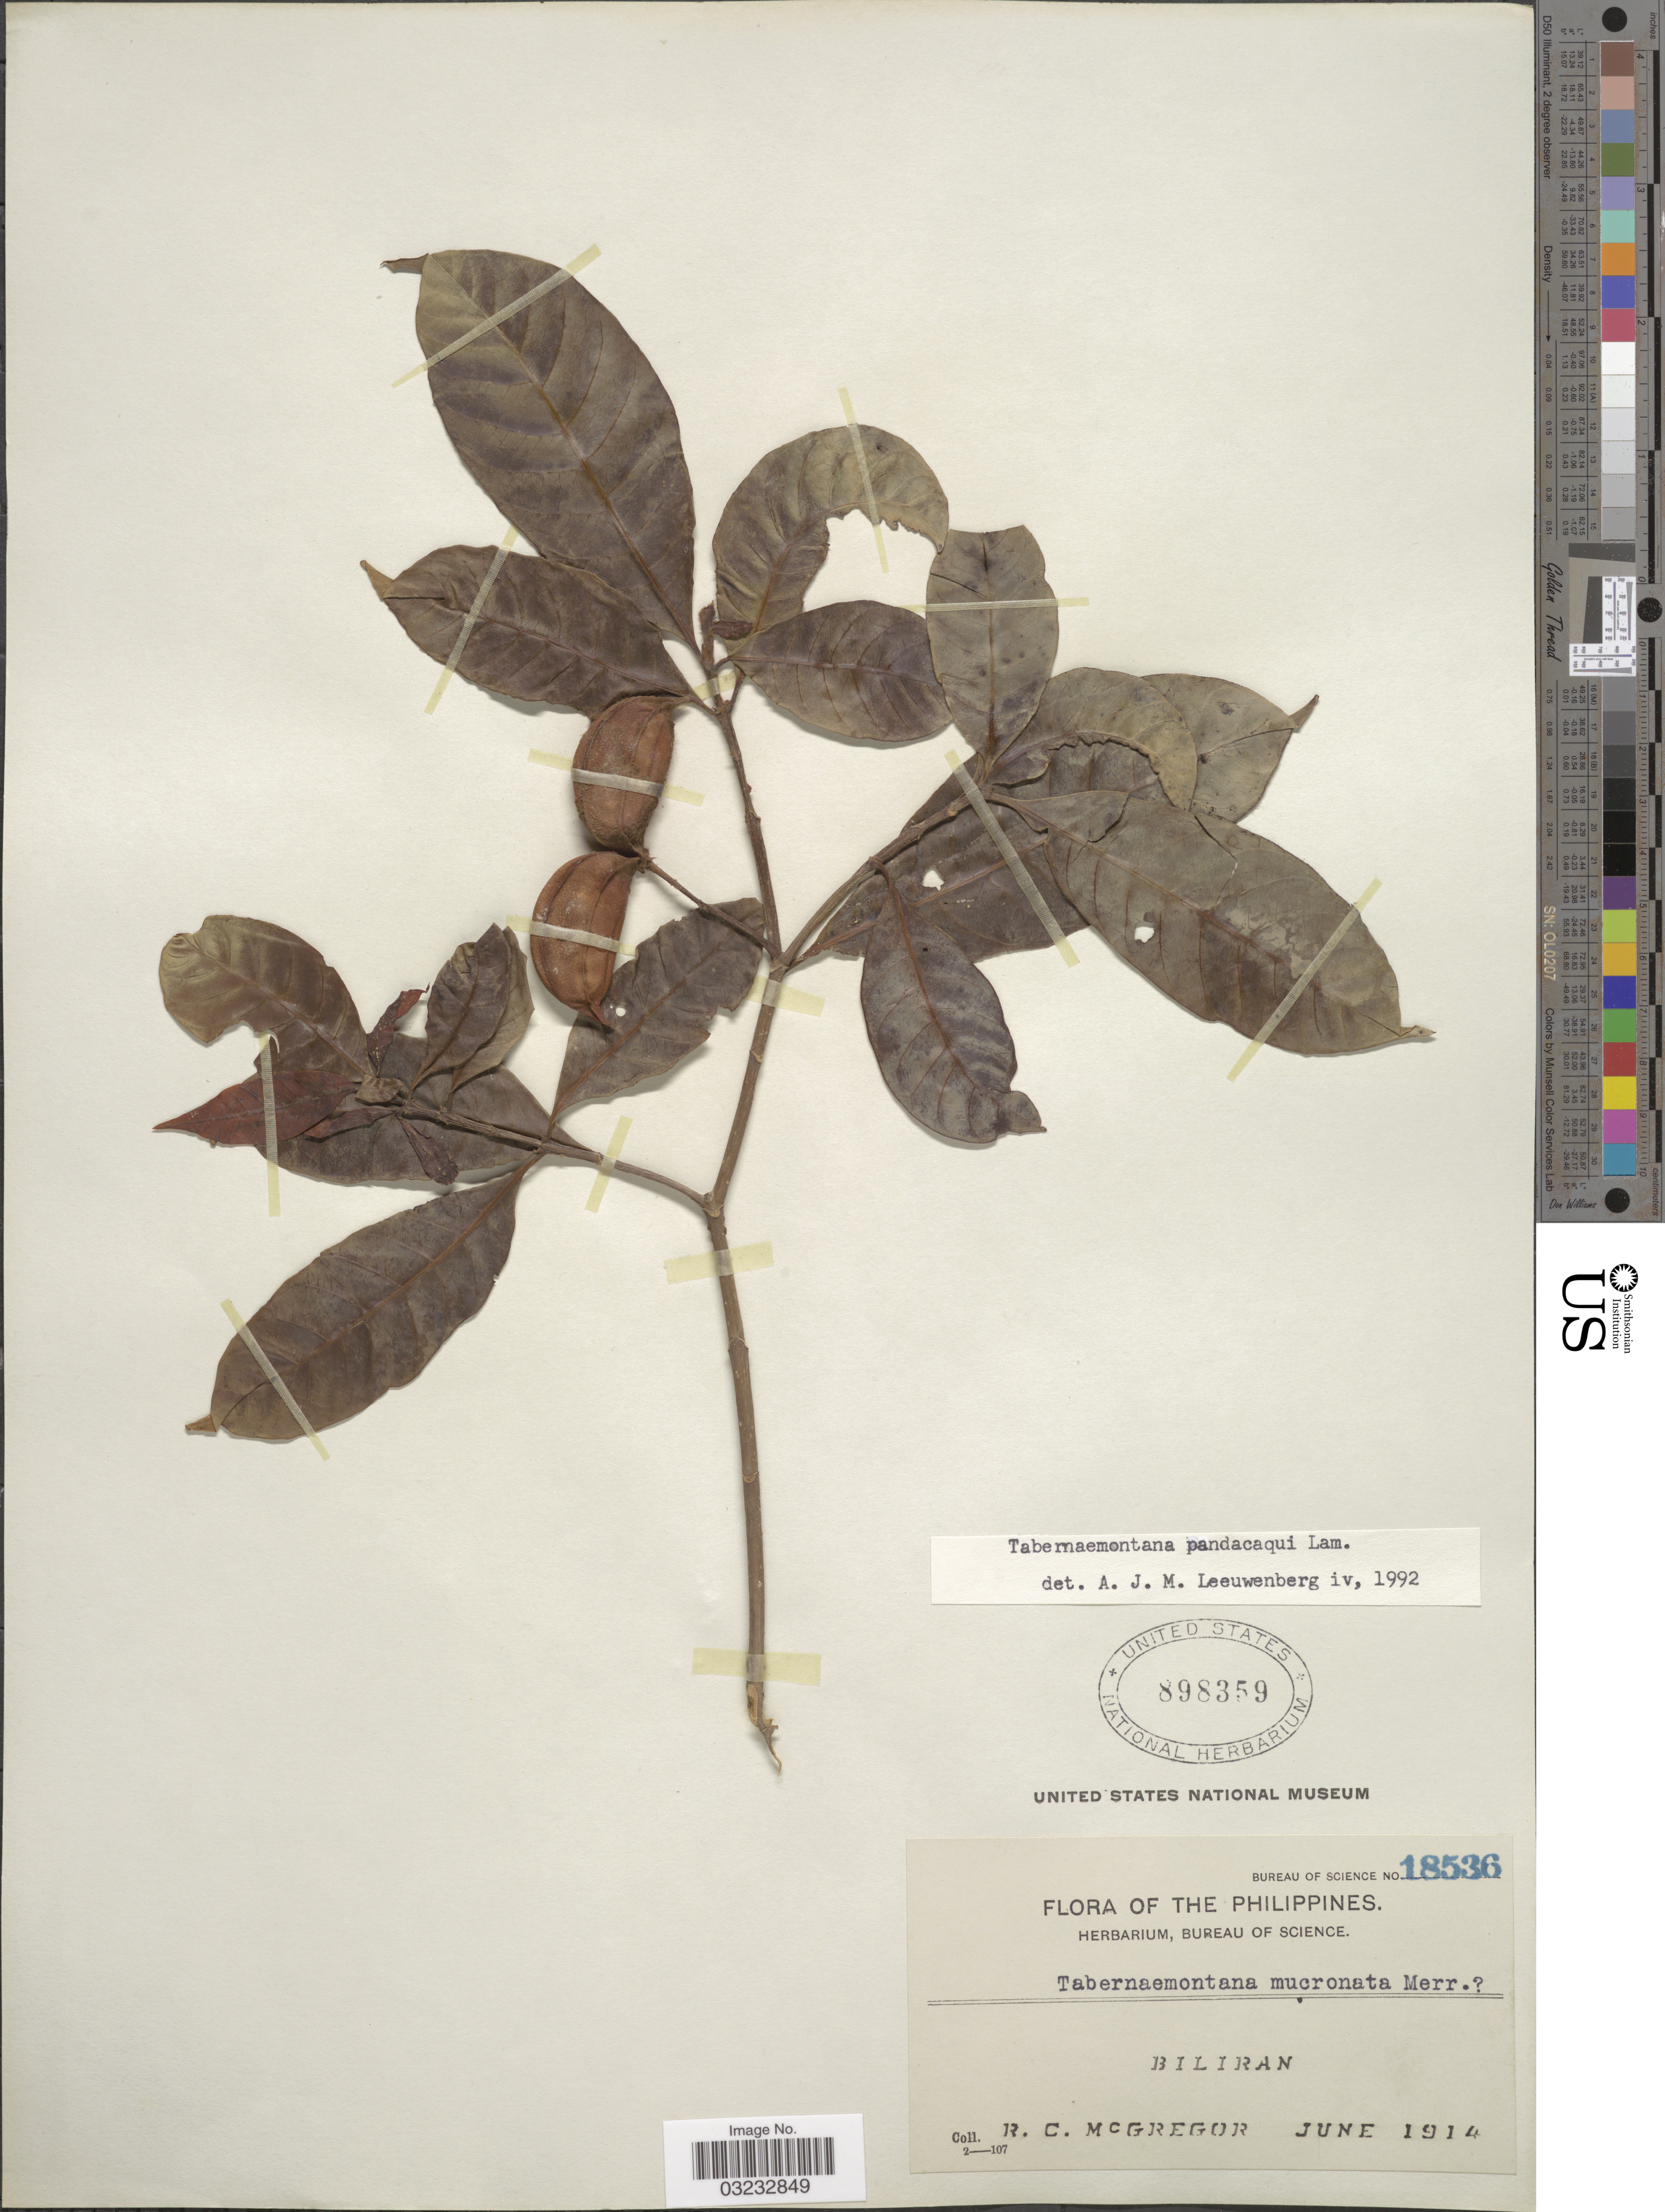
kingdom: Plantae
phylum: Tracheophyta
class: Magnoliopsida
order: Gentianales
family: Apocynaceae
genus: Tabernaemontana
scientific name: Tabernaemontana pandacaqui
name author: Poir.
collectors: R. C. McGregor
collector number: Bureau of Science 18536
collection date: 1914-06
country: Philippines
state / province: Eastern Visayas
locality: Biliran.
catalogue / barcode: US 898359